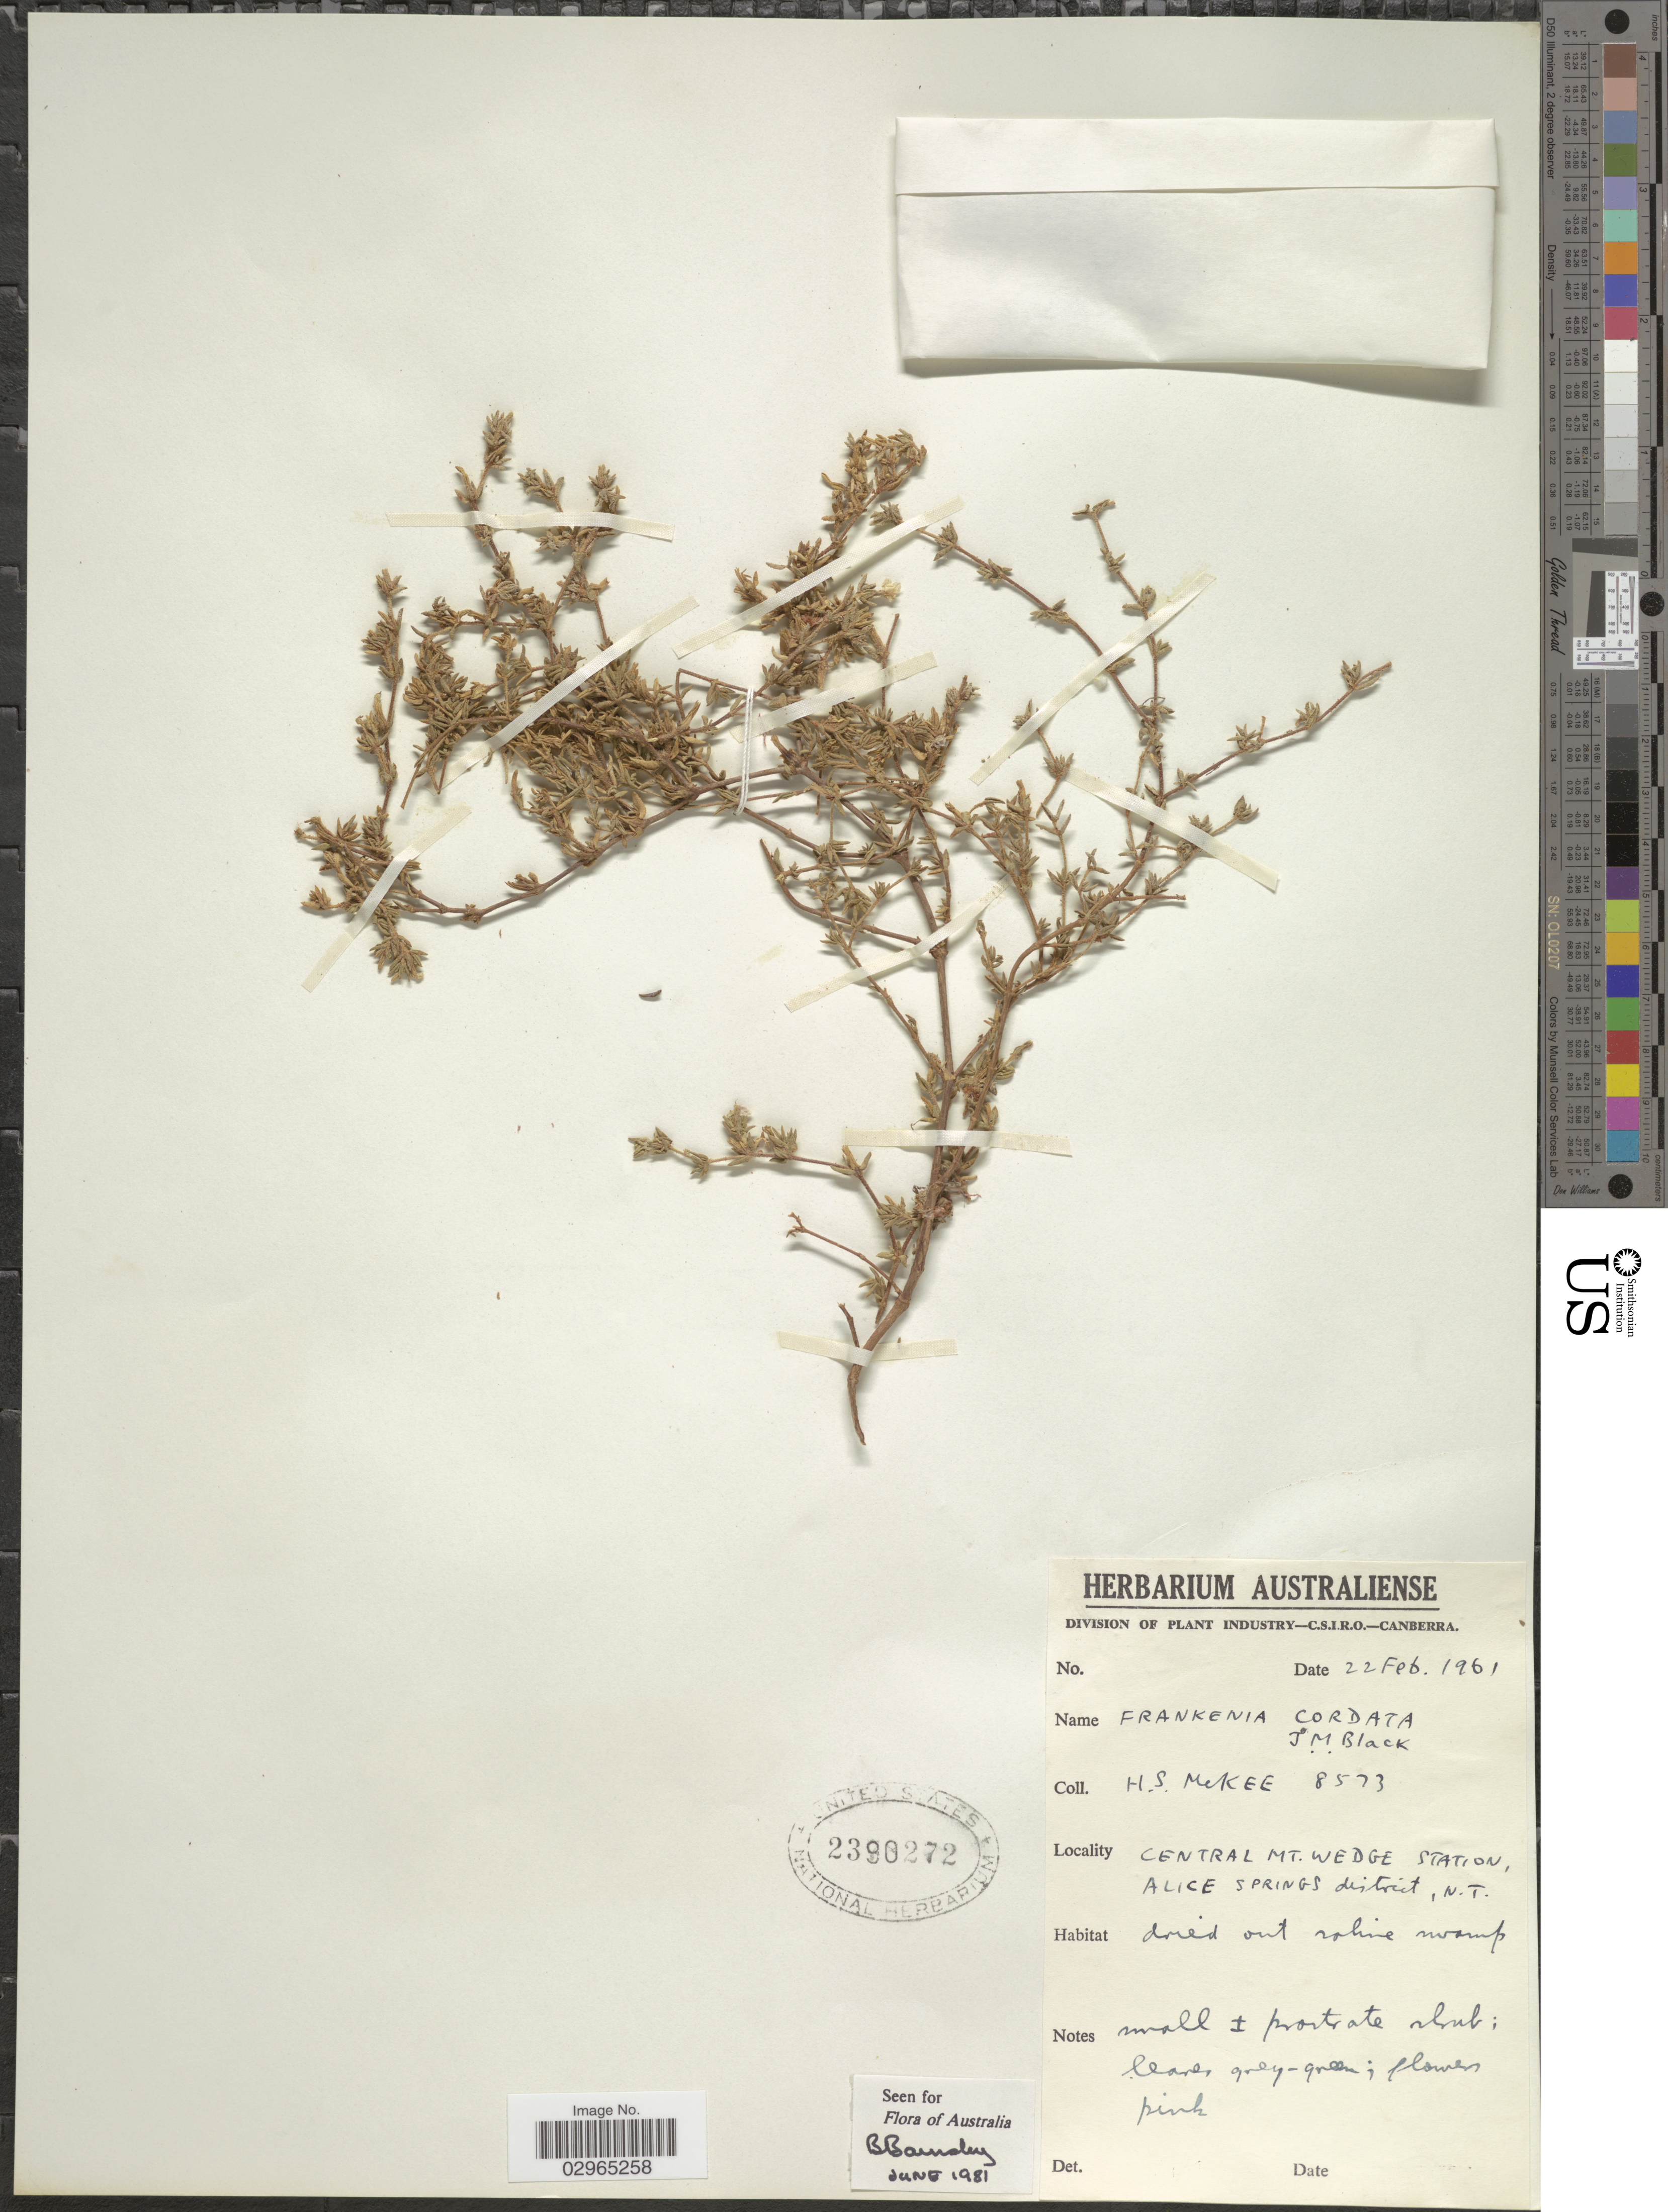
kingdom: Plantae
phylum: Tracheophyta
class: Magnoliopsida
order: Caryophyllales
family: Frankeniaceae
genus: Frankenia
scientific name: Frankenia cordata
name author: J.M. Black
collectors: H. S. McKee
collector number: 8573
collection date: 1961-02-22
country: Australia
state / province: Northern Territory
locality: Central Mt. Wedge Station, Alice Springs district, N.T.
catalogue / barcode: US 2390272